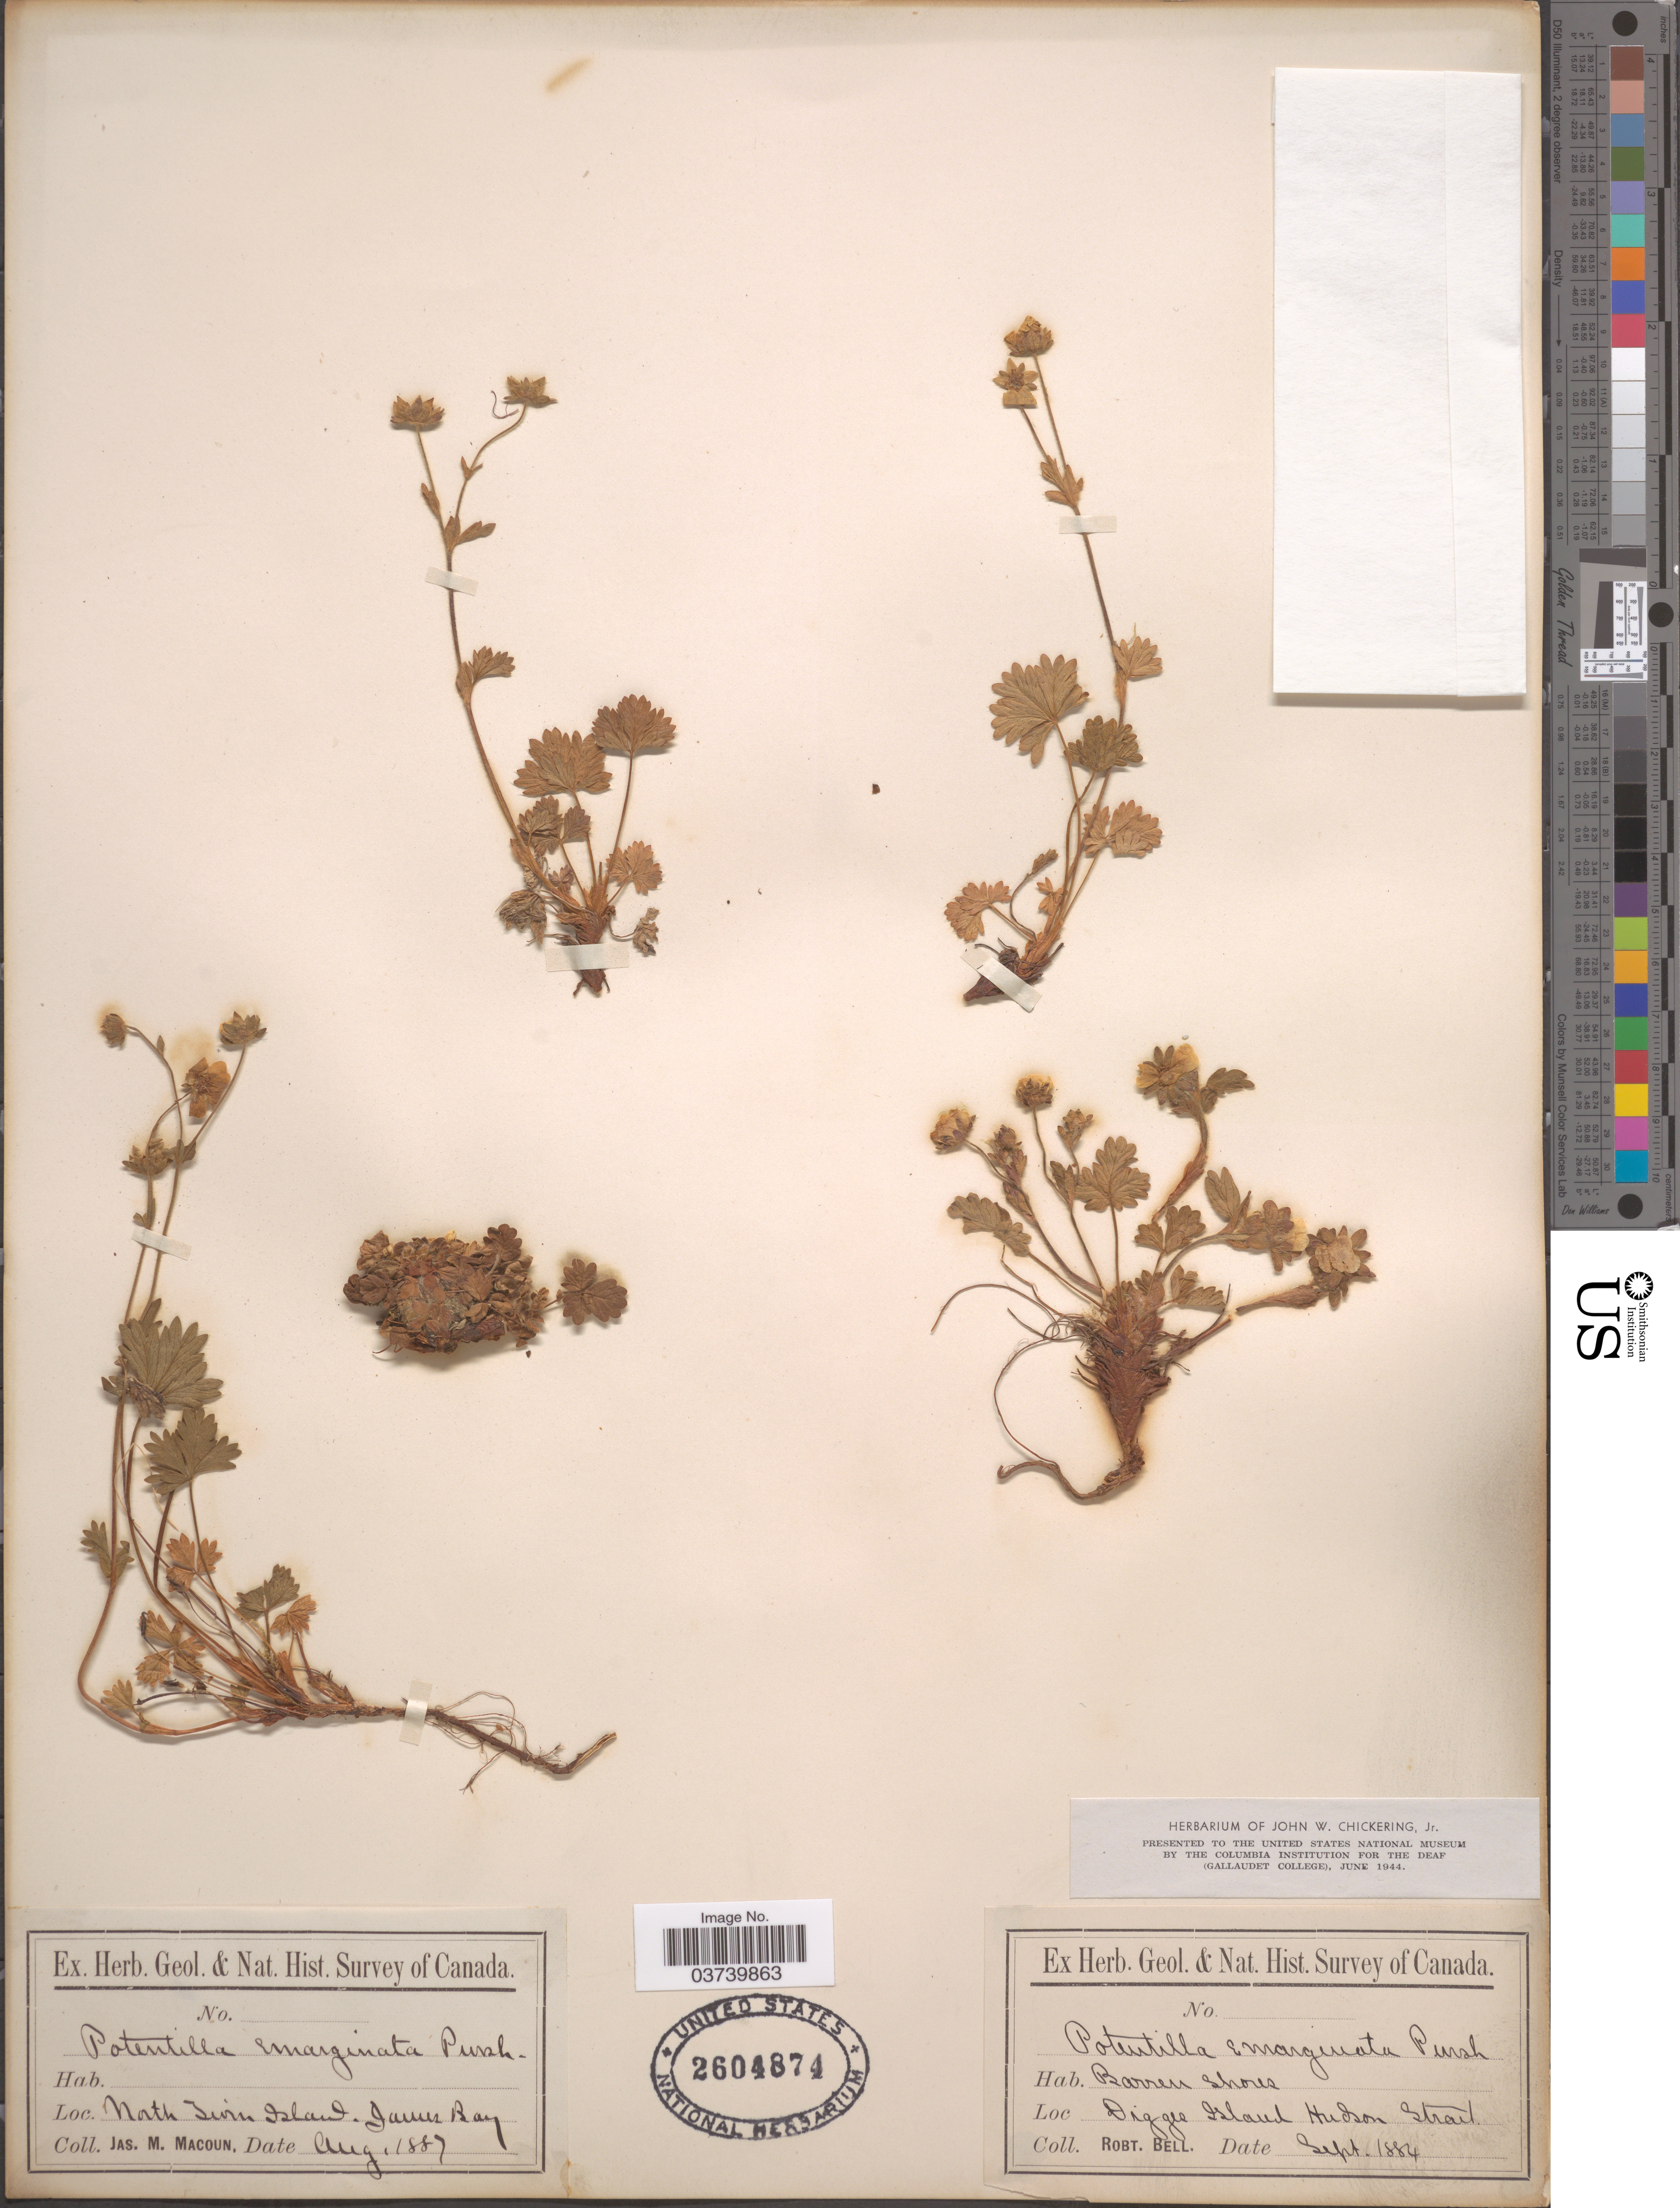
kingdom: Plantae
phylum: Tracheophyta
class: Magnoliopsida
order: Rosales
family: Rosaceae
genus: Potentilla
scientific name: Potentilla hyparctica subsp. hyparctica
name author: Malte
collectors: R. Bell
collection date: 1884-09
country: Canada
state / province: Nunavut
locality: Digges Island. Hudson Strait.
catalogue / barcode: US 2604874-2